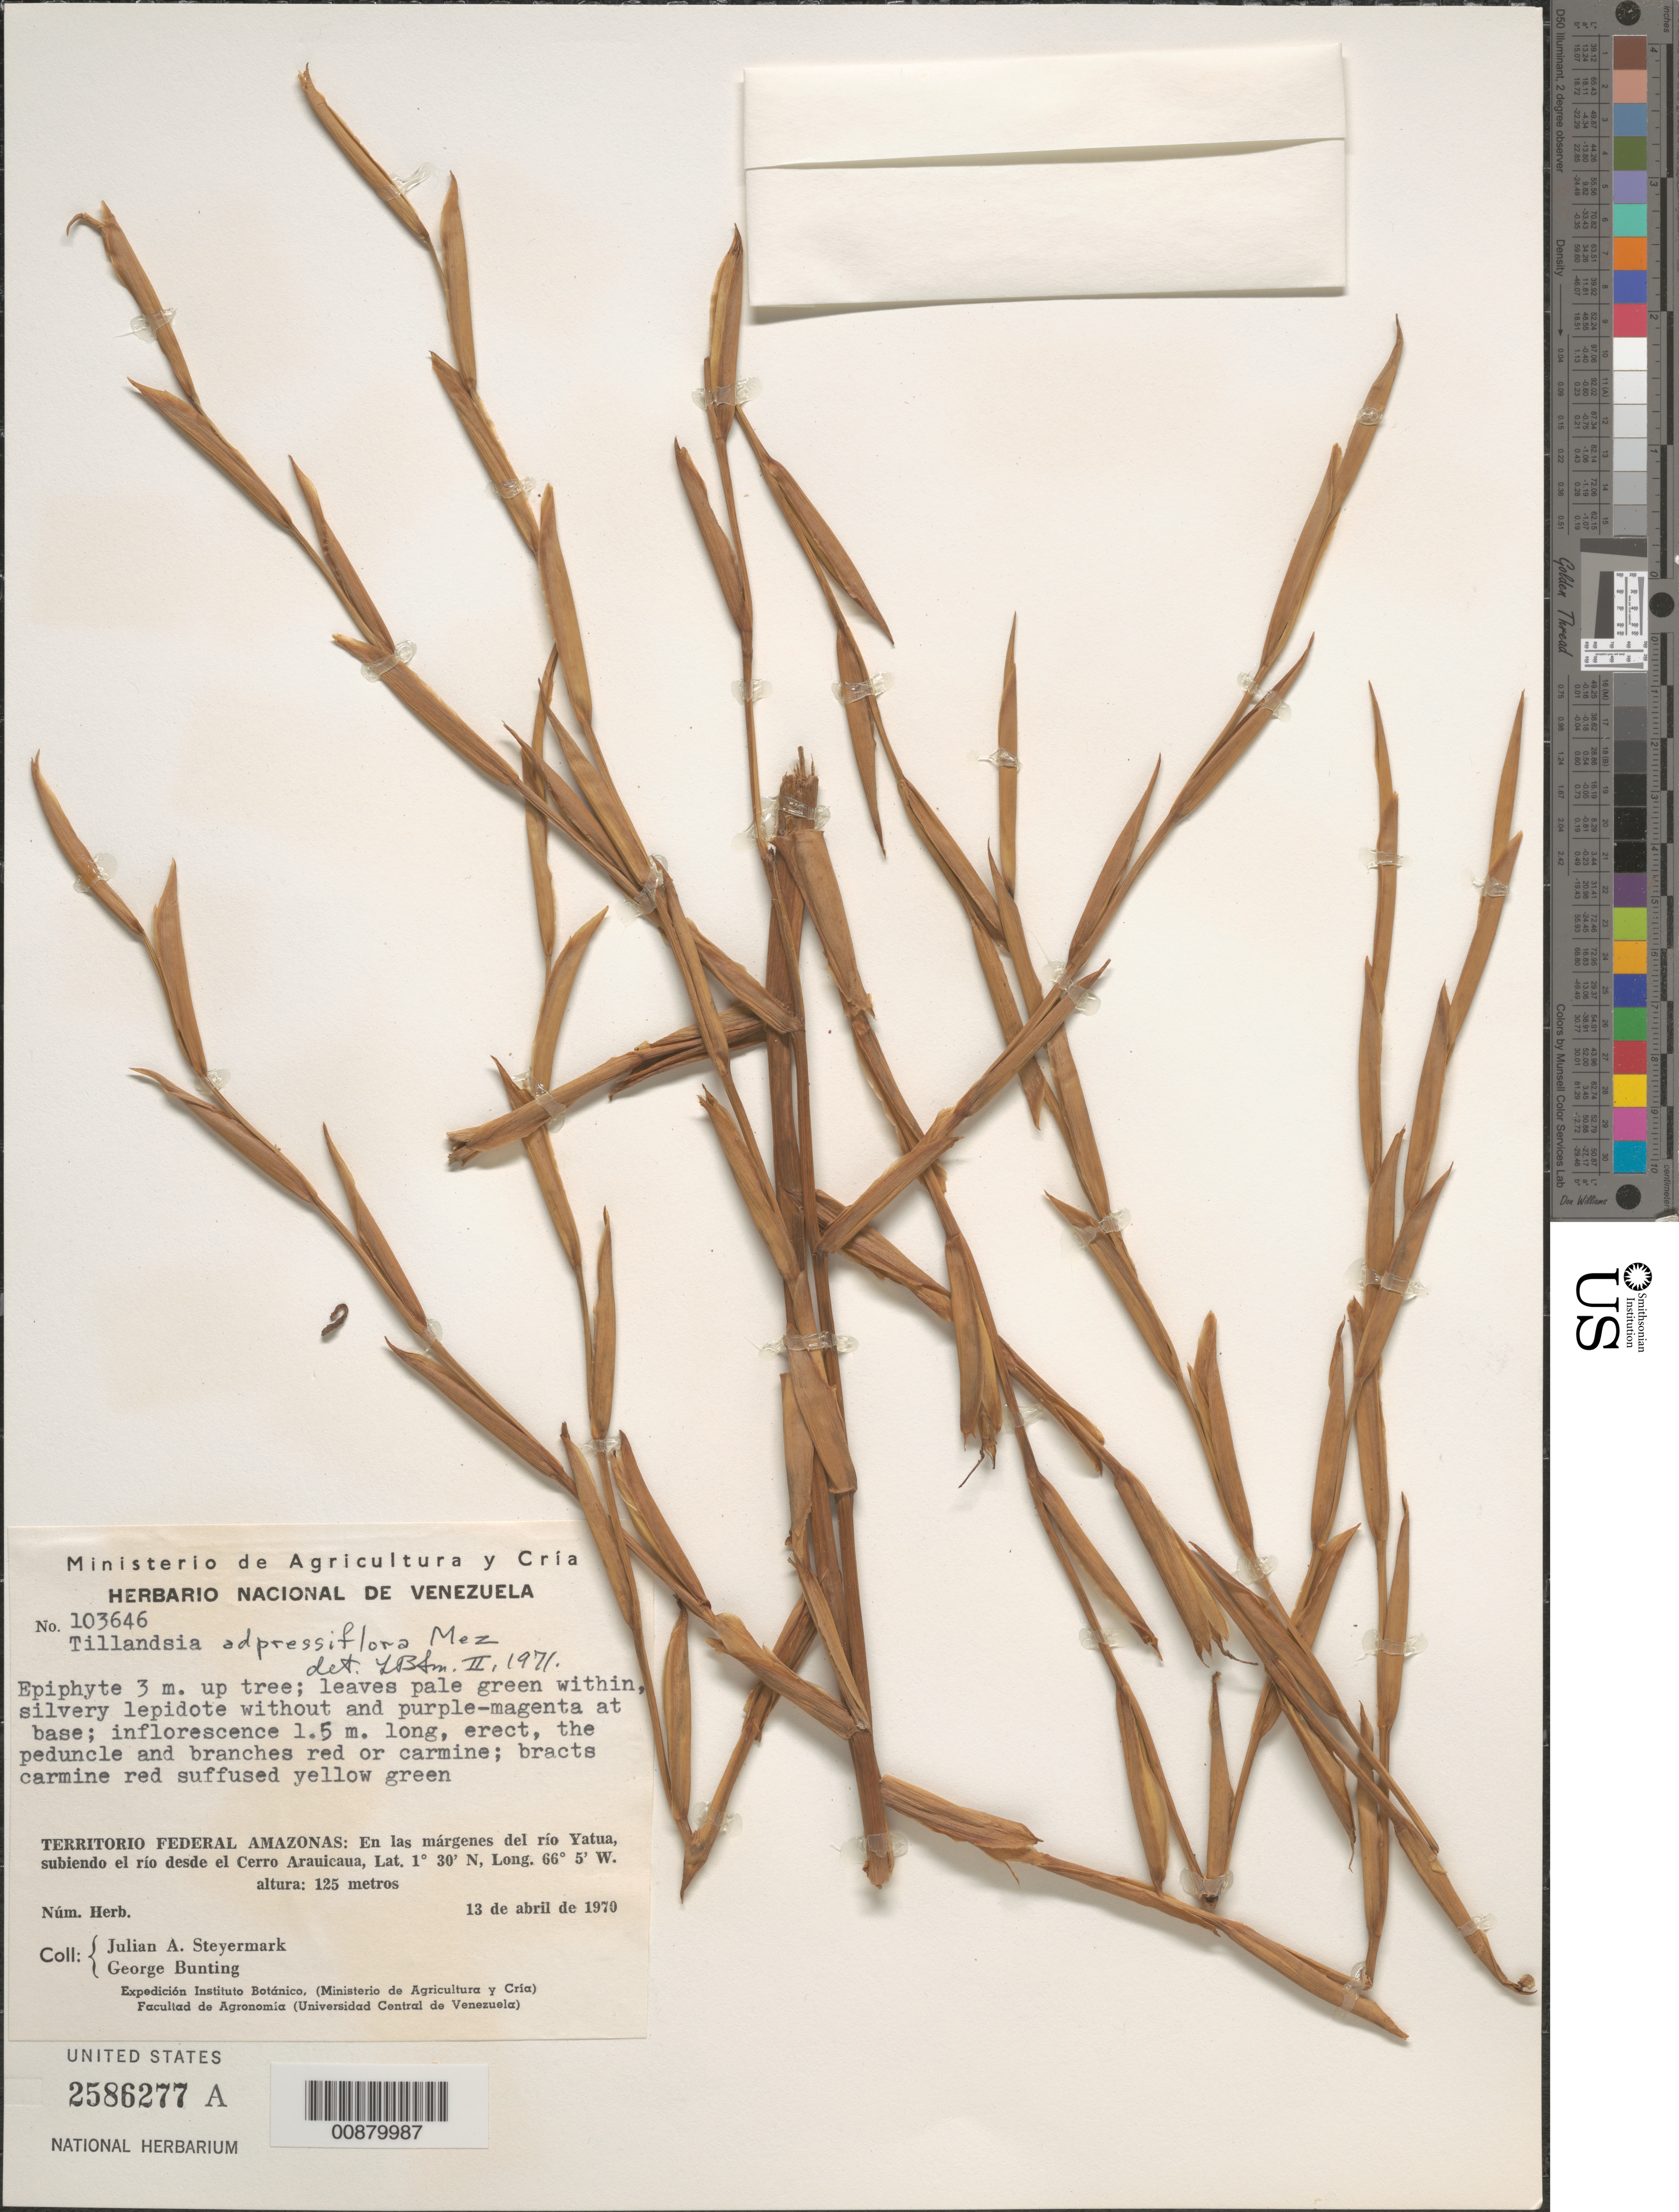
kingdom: Plantae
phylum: Tracheophyta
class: Liliopsida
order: Poales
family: Bromeliaceae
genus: Tillandsia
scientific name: Tillandsia adpressiflora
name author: Mez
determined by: Smith, Lyman B., (US), NMNH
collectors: J. Steyermark & G. S. Bunting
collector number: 103646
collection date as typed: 13-Apr-70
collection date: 1970-04-13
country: Venezuela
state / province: Amazonas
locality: Rió Yatua, subiendo el río desde el Cerro Arauicaua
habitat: Margenes del rio; 3 m up tree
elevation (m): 125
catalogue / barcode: US 2586277A